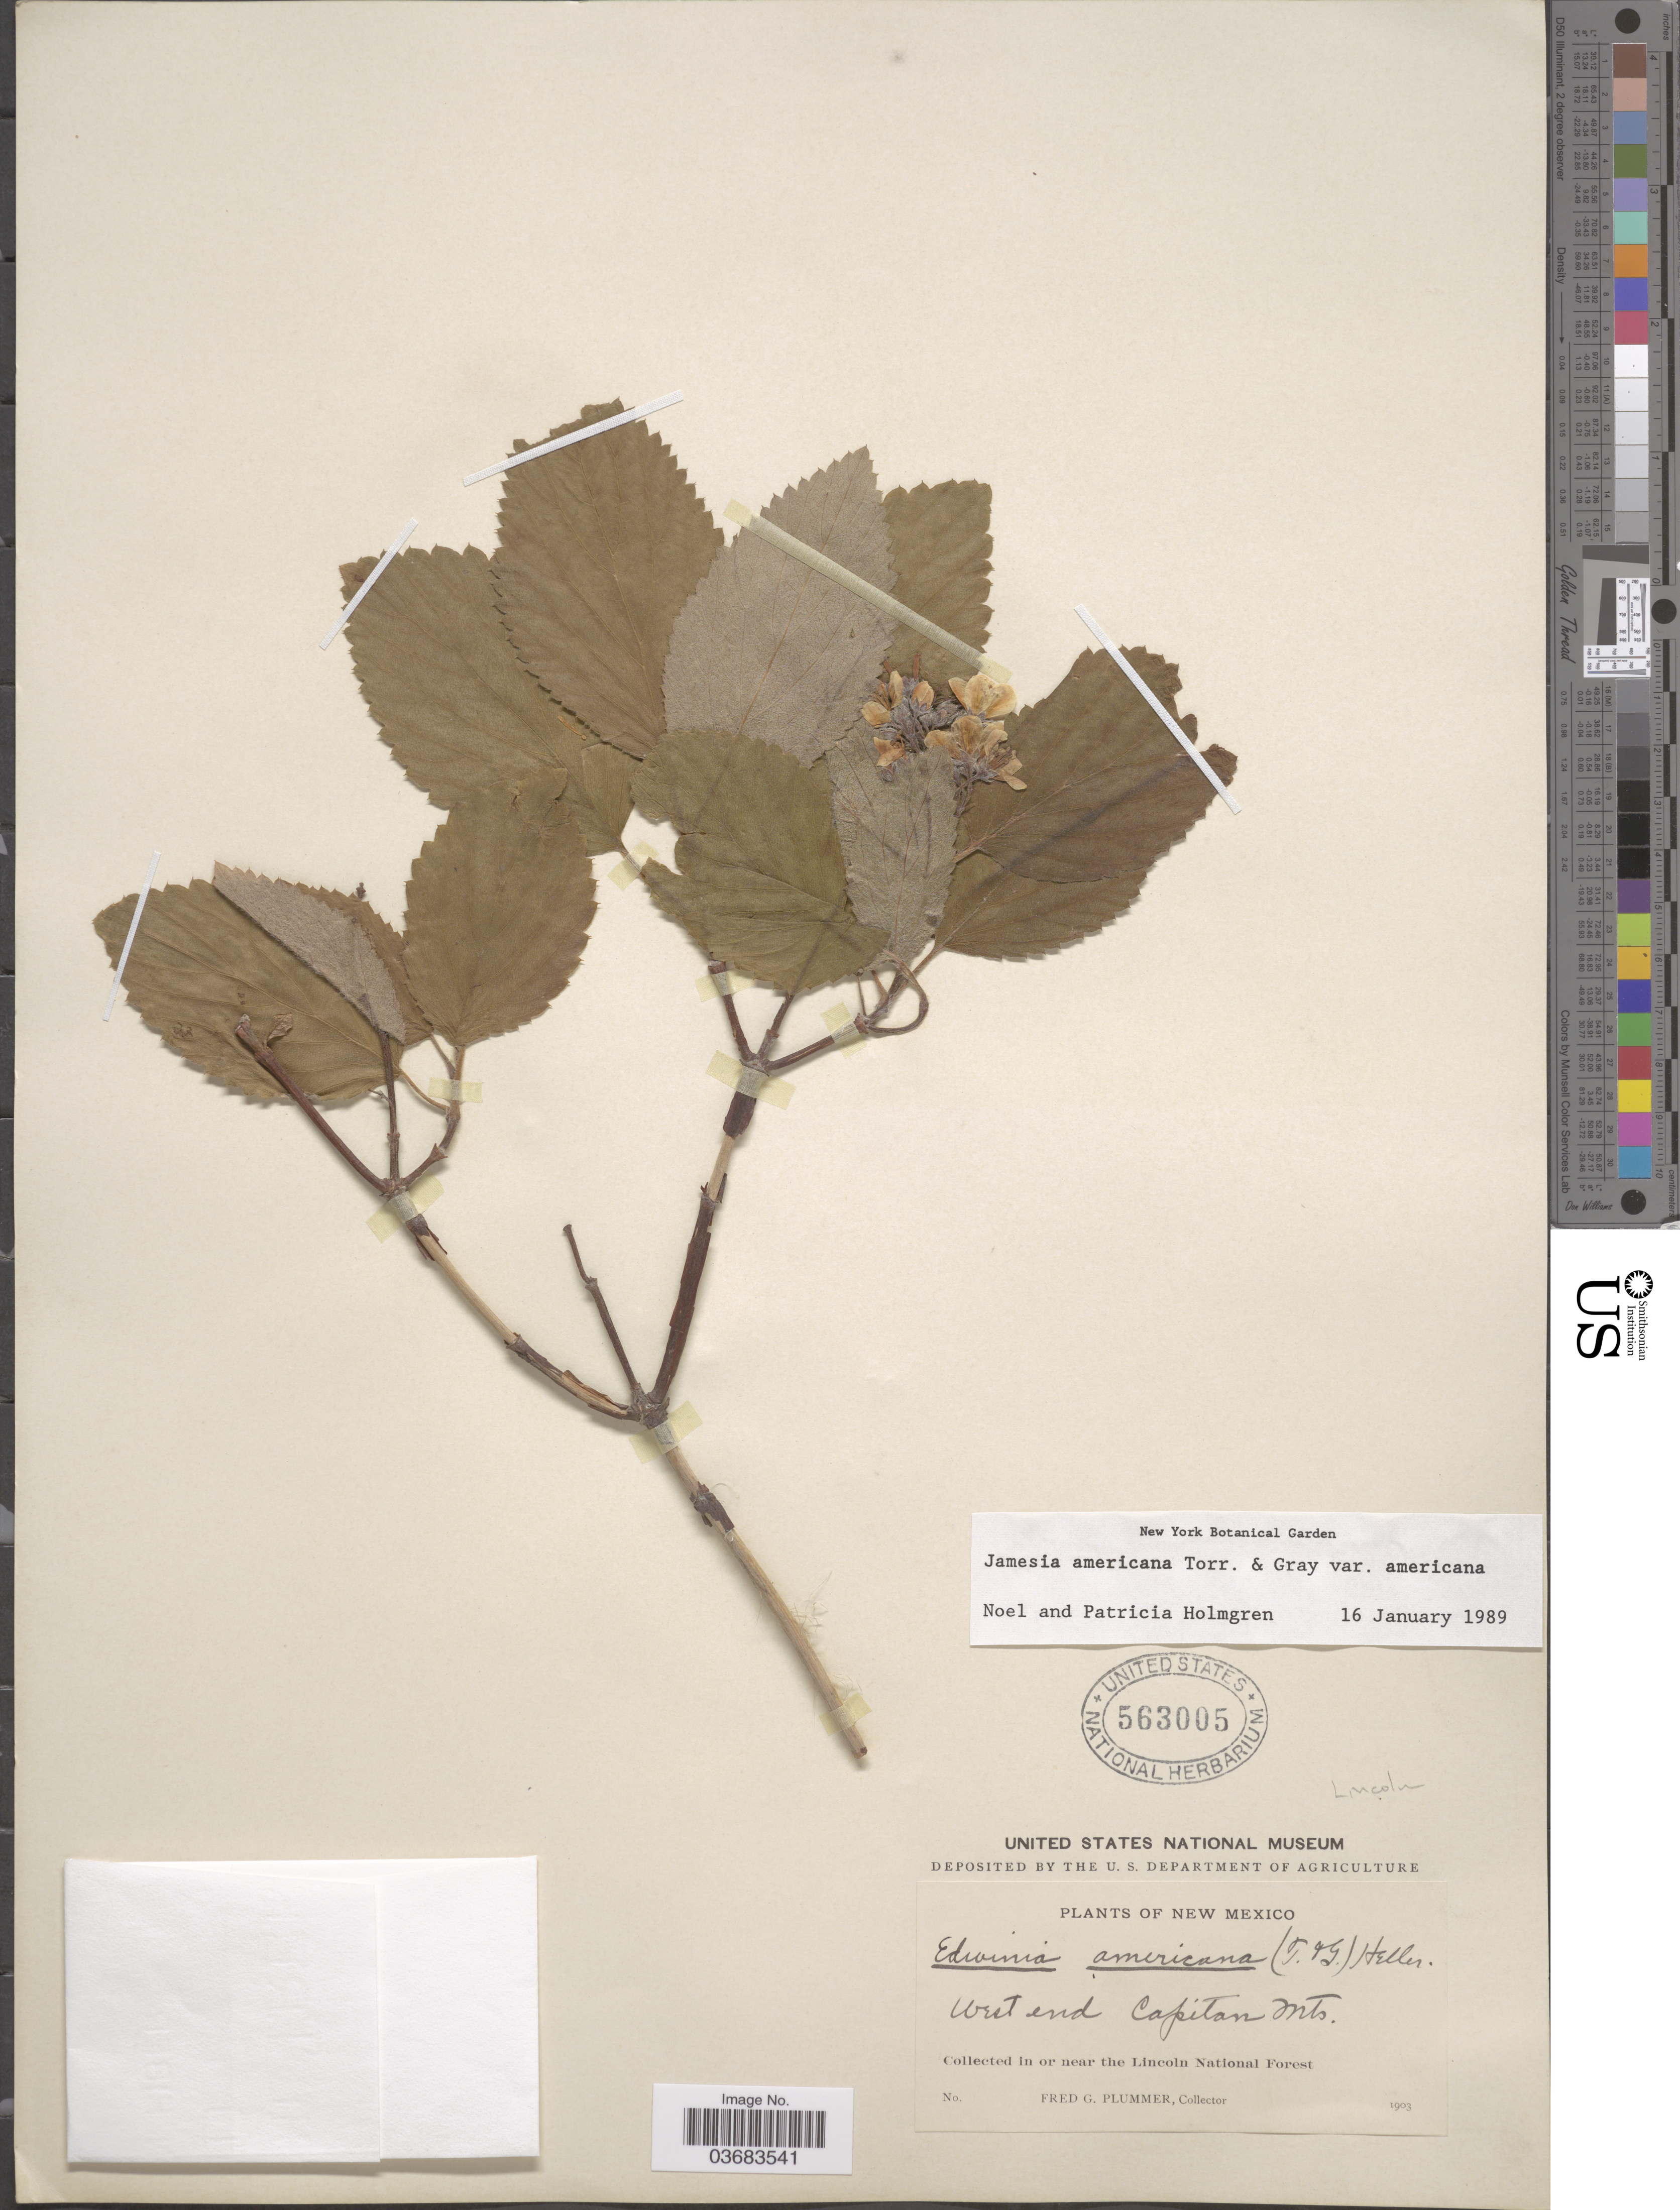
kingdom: Plantae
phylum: Tracheophyta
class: Magnoliopsida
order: Cornales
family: Hydrangeaceae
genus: Edwinia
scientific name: Edwinia americana var. americana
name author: (Torr. & A. Gray) A. Heller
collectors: F. Plummer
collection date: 1903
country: United States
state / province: New Mexico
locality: Lincoln. West end Capitan Mts. In or near the Lincoln National Forest.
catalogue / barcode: US 563005